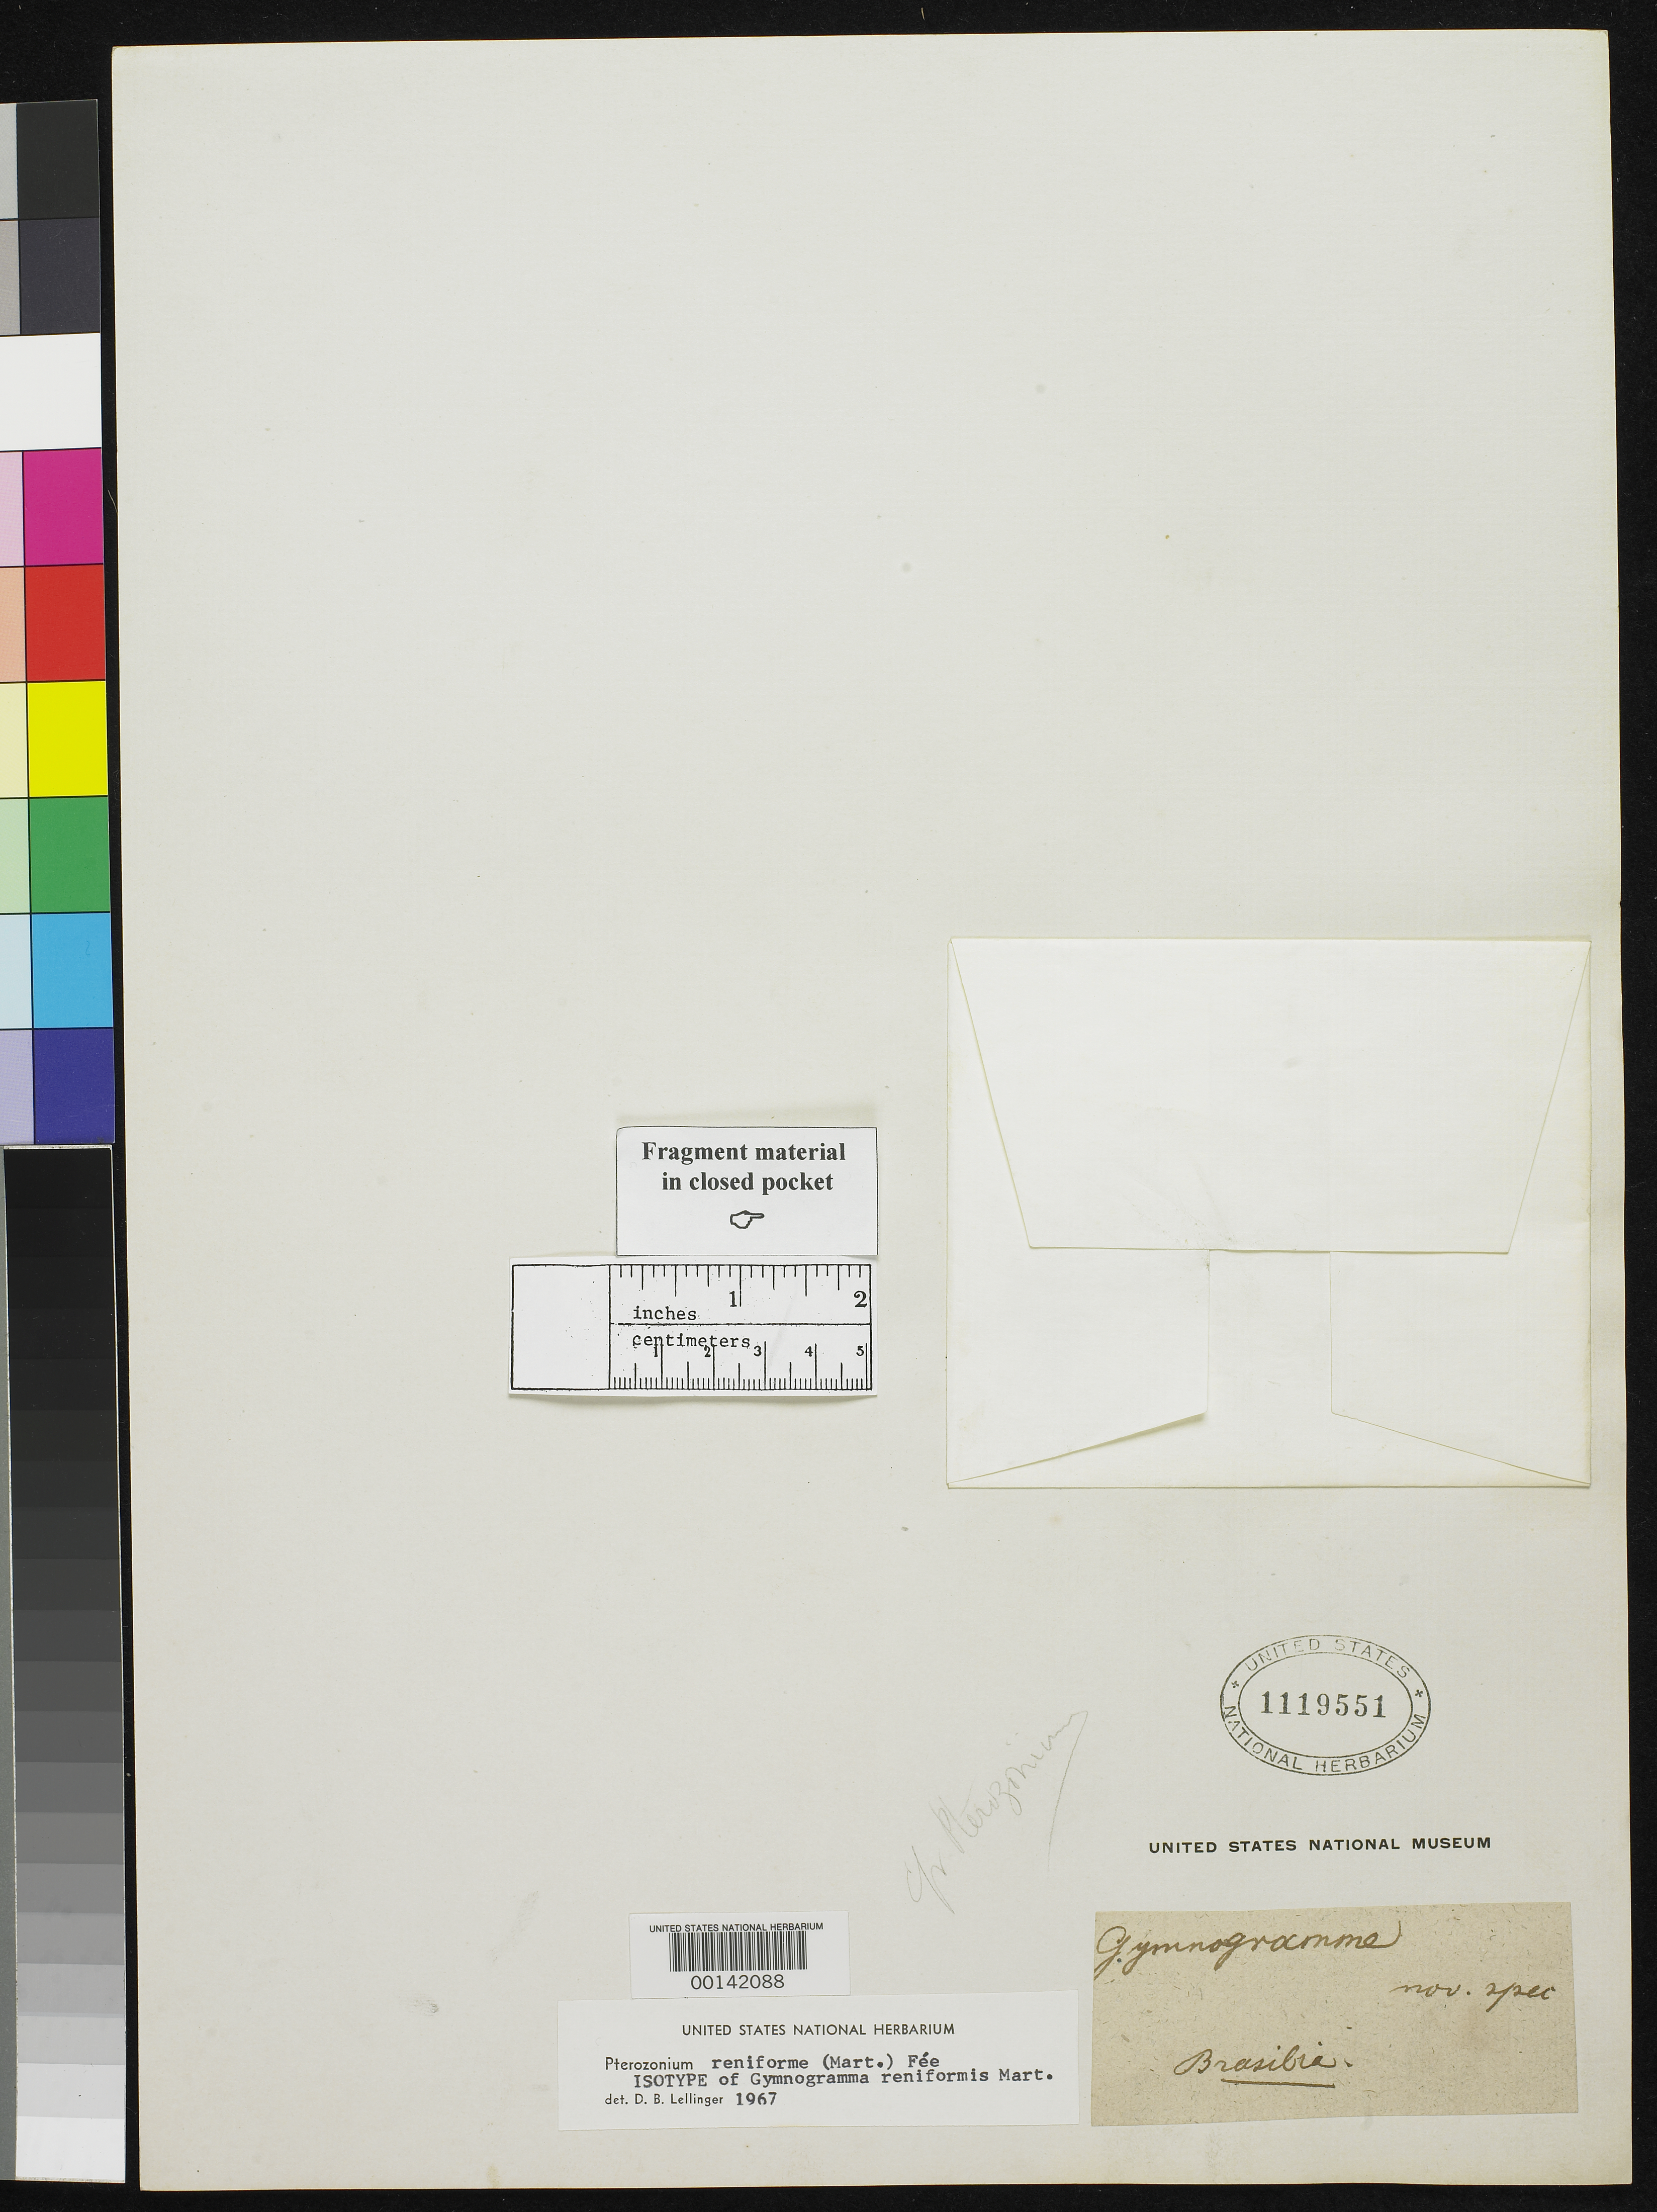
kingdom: Plantae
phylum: Tracheophyta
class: Polypodiopsida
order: Polypodiales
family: Pteridaceae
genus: Gymnogramma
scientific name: Gymnogramma reniformis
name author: Mart.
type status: Isotype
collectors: C. F. Martius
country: Brazil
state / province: Minas Gerais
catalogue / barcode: US 1119551